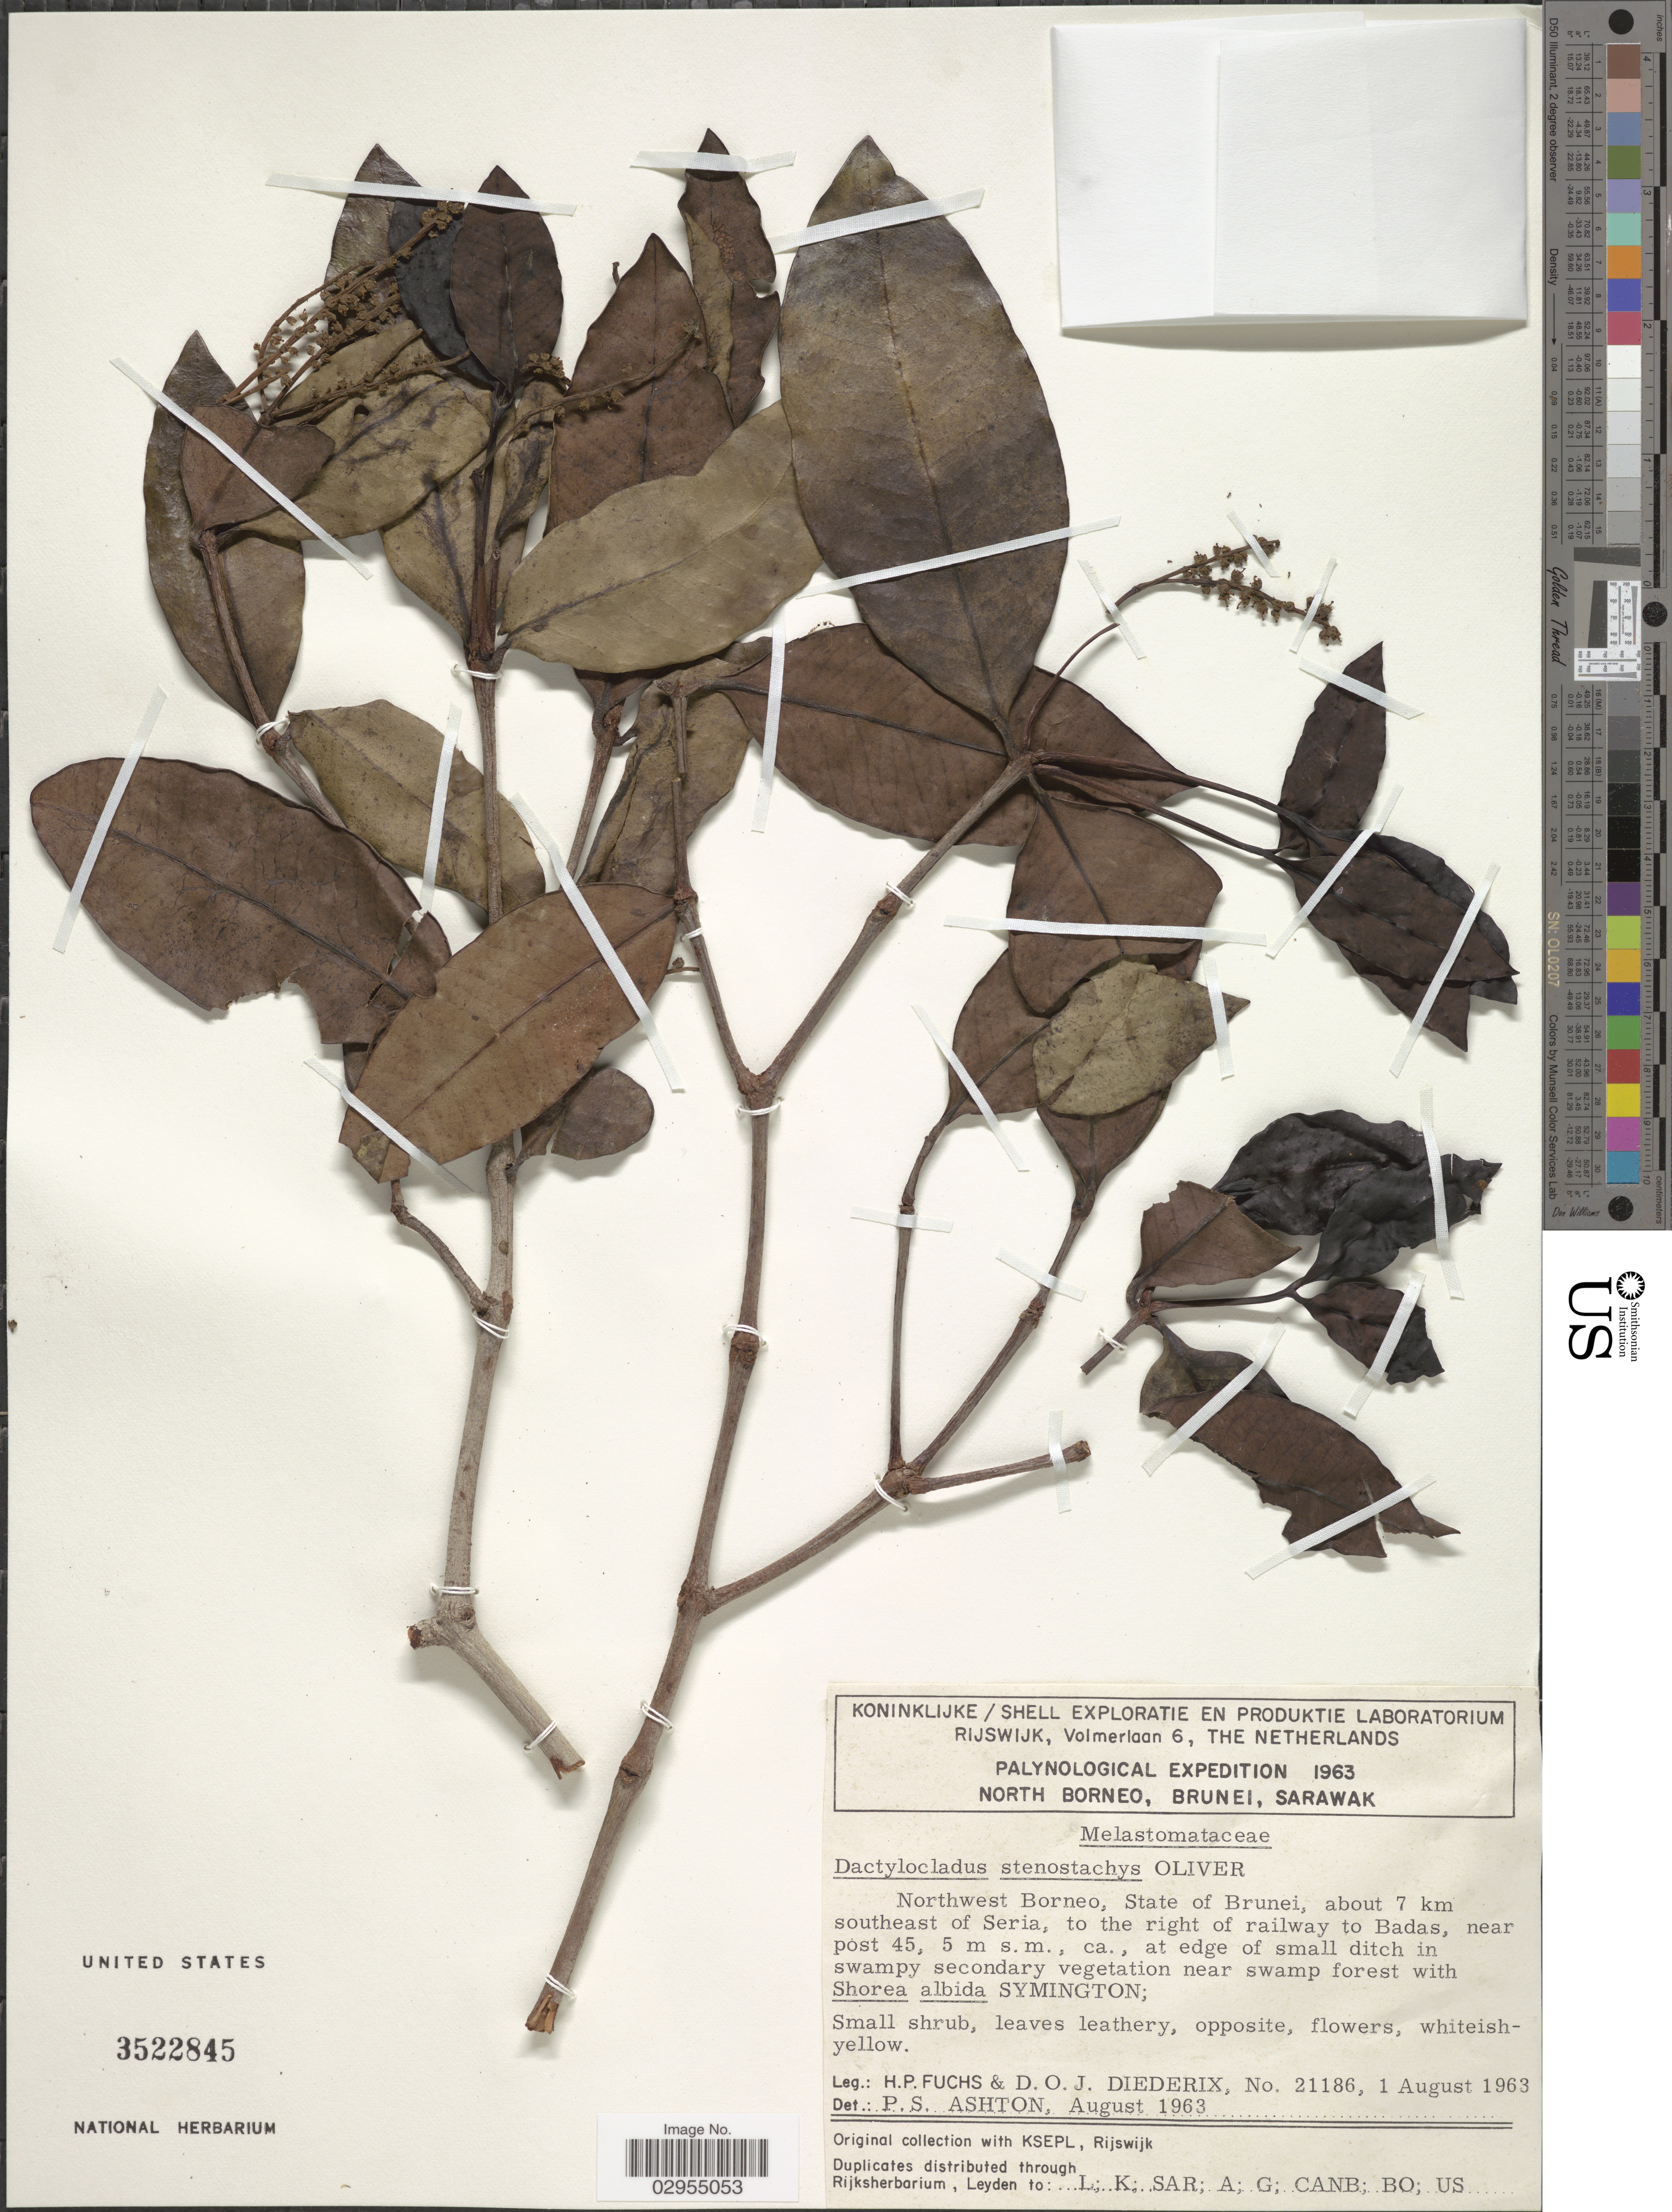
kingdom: Plantae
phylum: Tracheophyta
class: Magnoliopsida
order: Myrtales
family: Crypteroniaceae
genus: Dactylocladus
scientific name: Dactylocladus stenostachys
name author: Oliv.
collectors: H. P. Fuchs & D. Diederix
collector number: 21186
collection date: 1963-08-01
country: Brunei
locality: Northwest Borneo, about 7 km southeast of Seria, to the right of railway to Badas, near post 45.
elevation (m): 5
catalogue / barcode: US 3522845